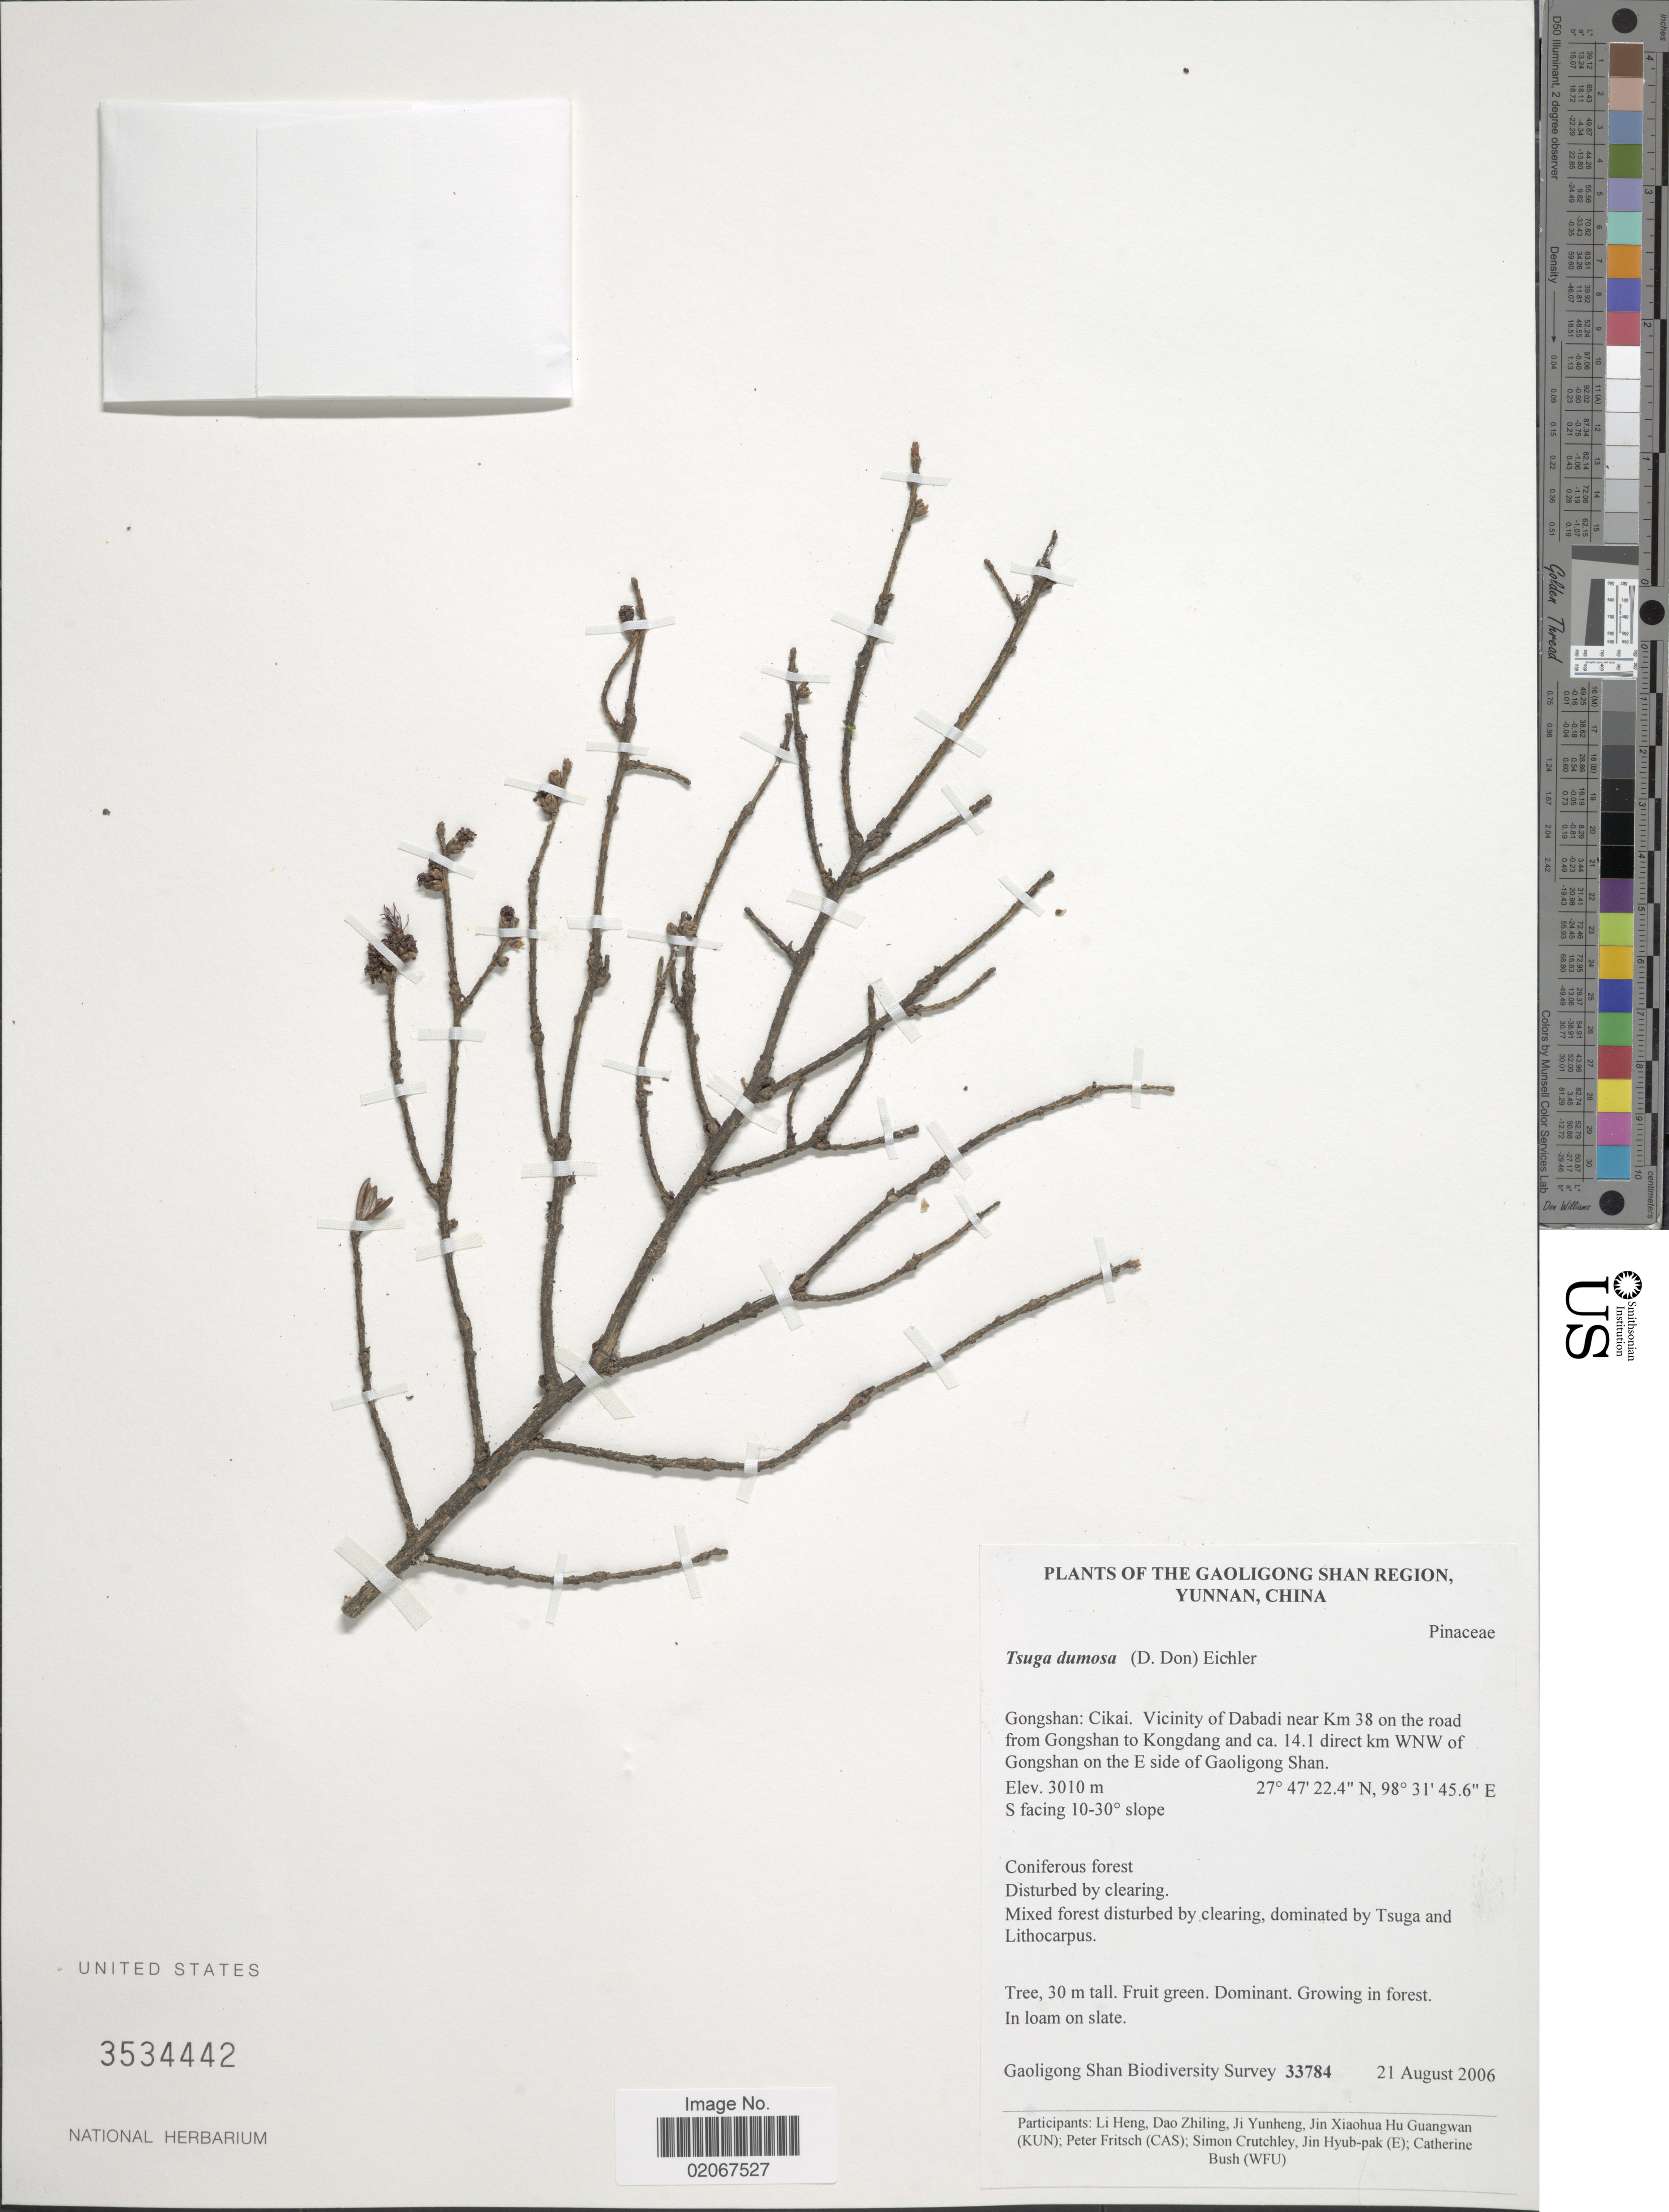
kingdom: Plantae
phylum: Tracheophyta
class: Pinopsida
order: Pinales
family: Pinaceae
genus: Tsuga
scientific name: Tsuga dumosa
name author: (D. Don) Eichler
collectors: Gaoligong Shan Biodiversity Survey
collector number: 33784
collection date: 2006-08-21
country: China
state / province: Yunnan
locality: Gaoligong Shan Region, Yunnan, China. Gongshan: Cikai. Vicinity of Dabadi near Km 38 on the road from Gongshan to Kongdang and ca. 14.1 direct km WnW of Gongshan on the side of Gaoligong Shan. S-facing slope 10-30º slope.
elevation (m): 3010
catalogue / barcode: US 3534442